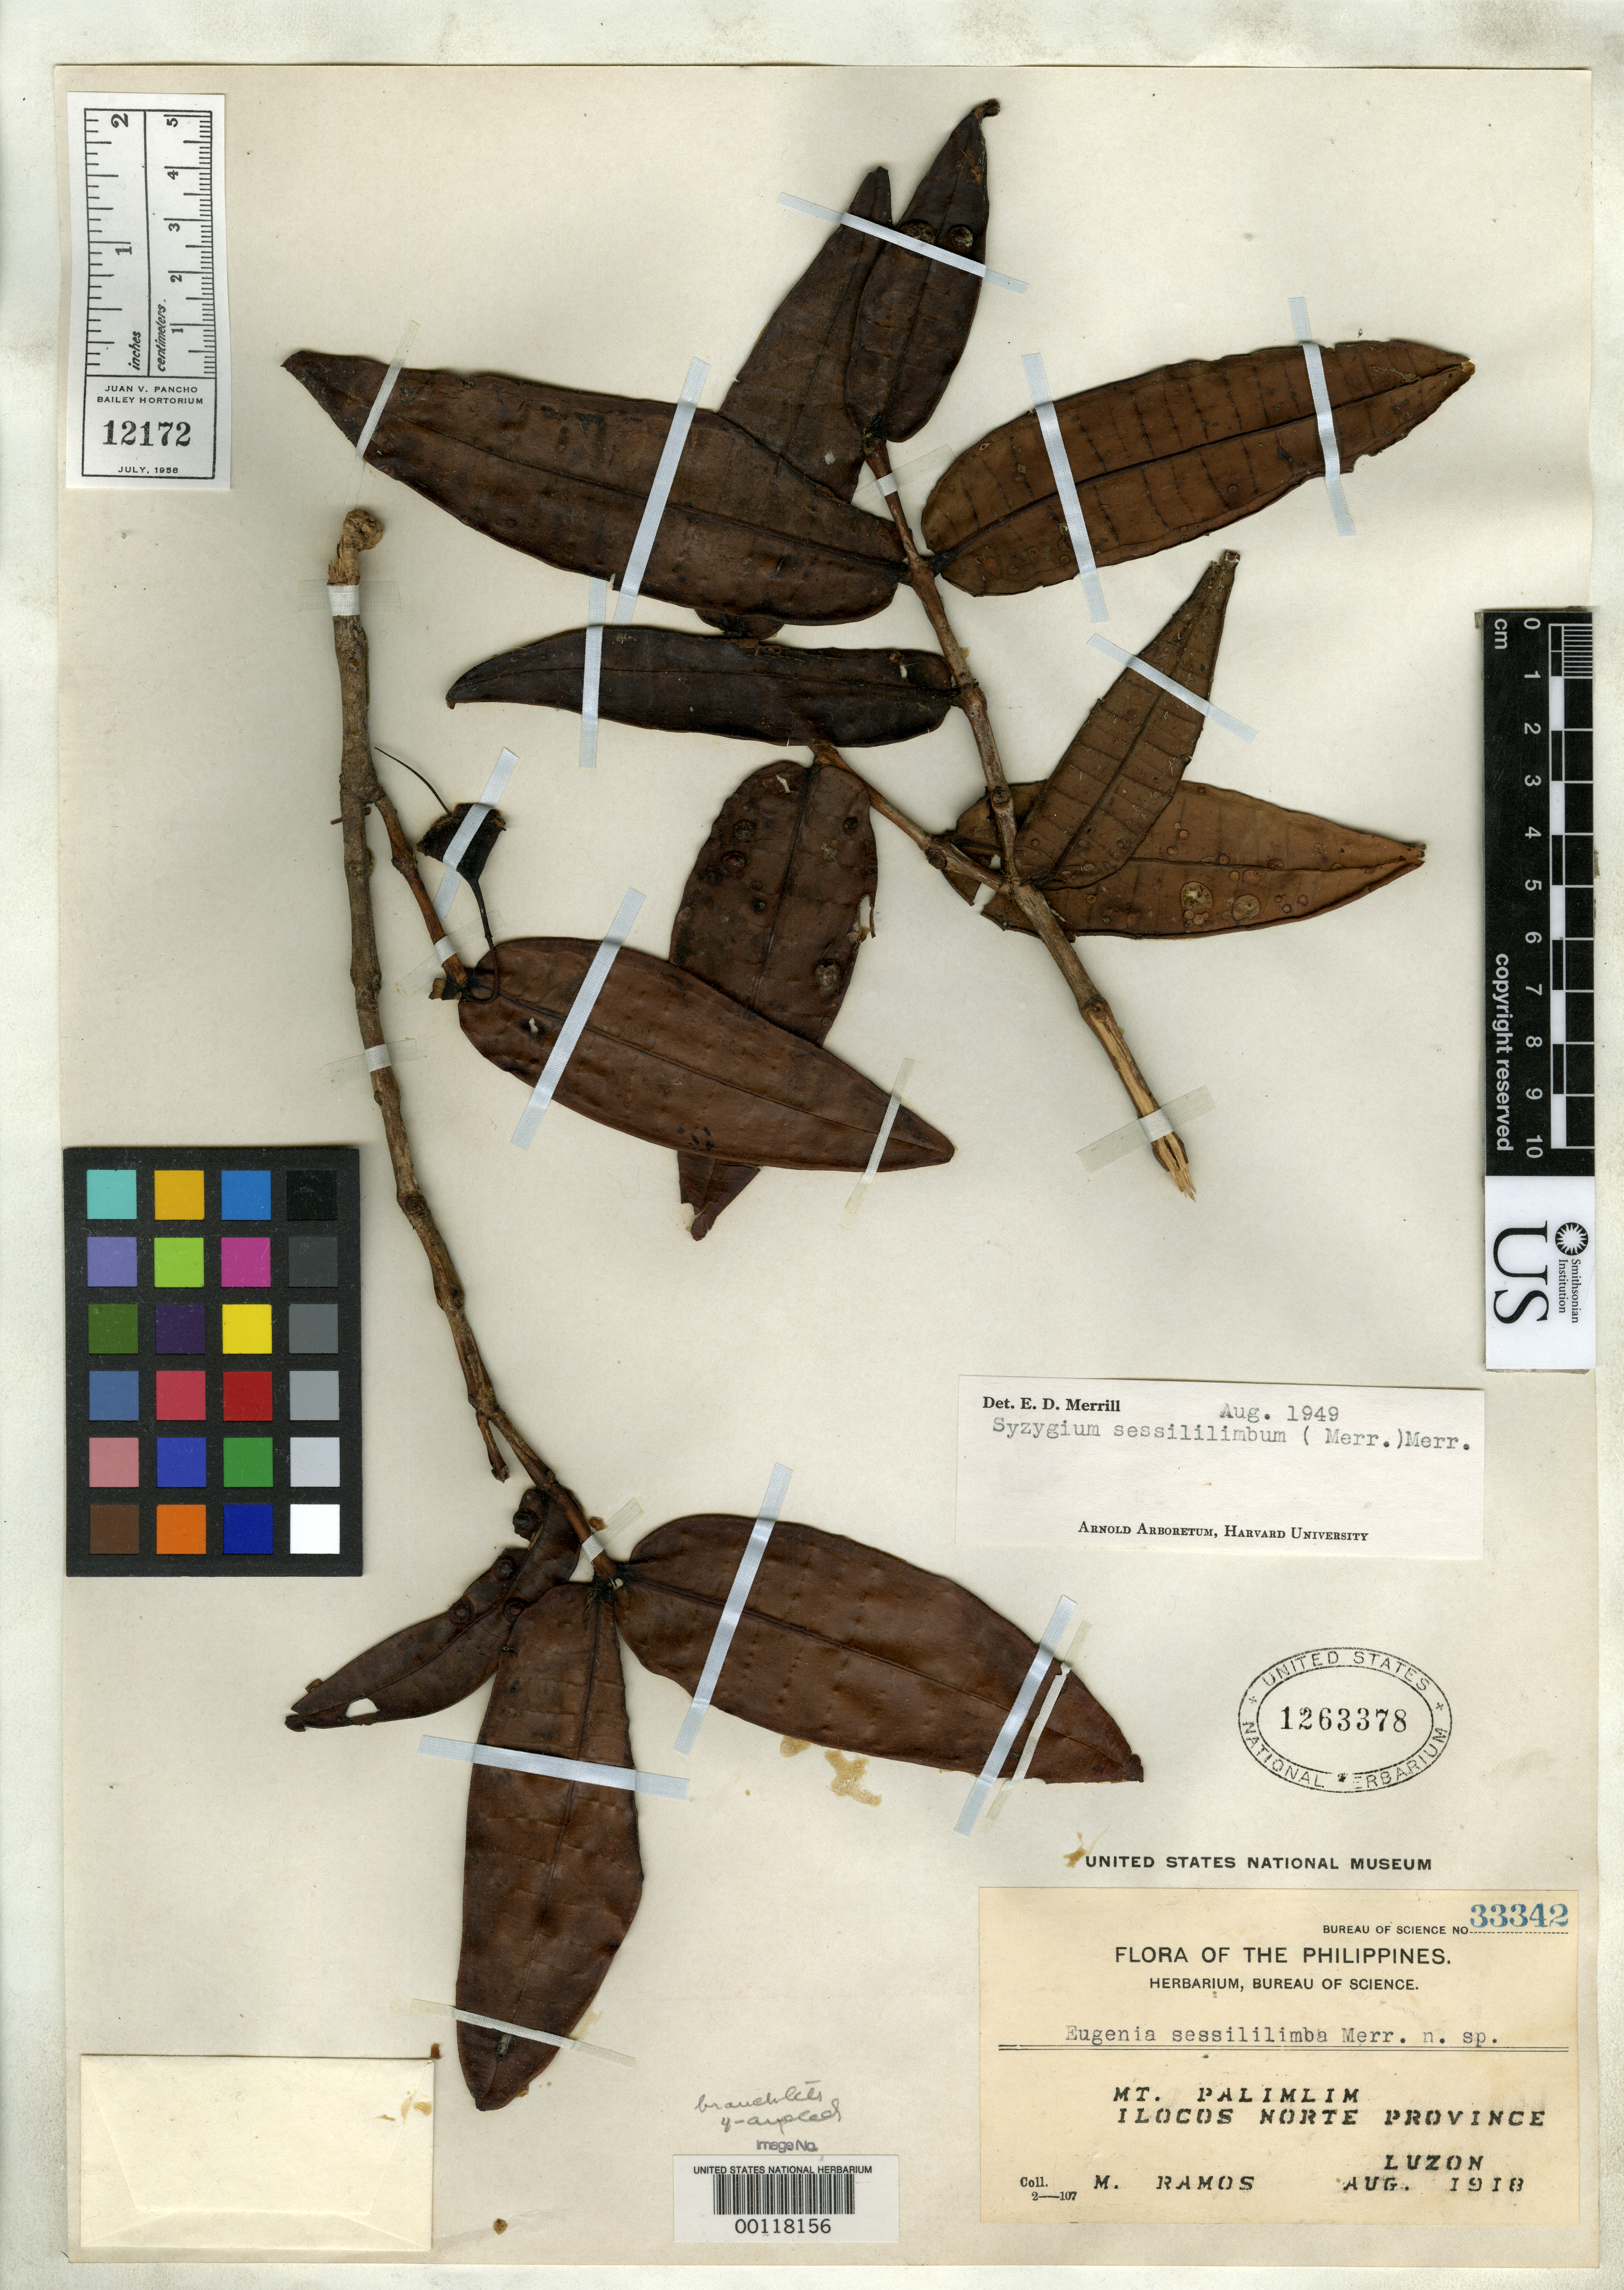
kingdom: Plantae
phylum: Tracheophyta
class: Magnoliopsida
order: Myrtales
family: Myrtaceae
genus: Eugenia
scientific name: Eugenia sessililimba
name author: Merr.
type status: Isotype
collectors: M. Ramos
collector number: Bur. Sci. 33342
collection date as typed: Aug 1918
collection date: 1918-08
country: Philippines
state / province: Ilocos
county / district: Ilocos Norte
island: Luzon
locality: Mt. Palimlim.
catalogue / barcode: US 1263378